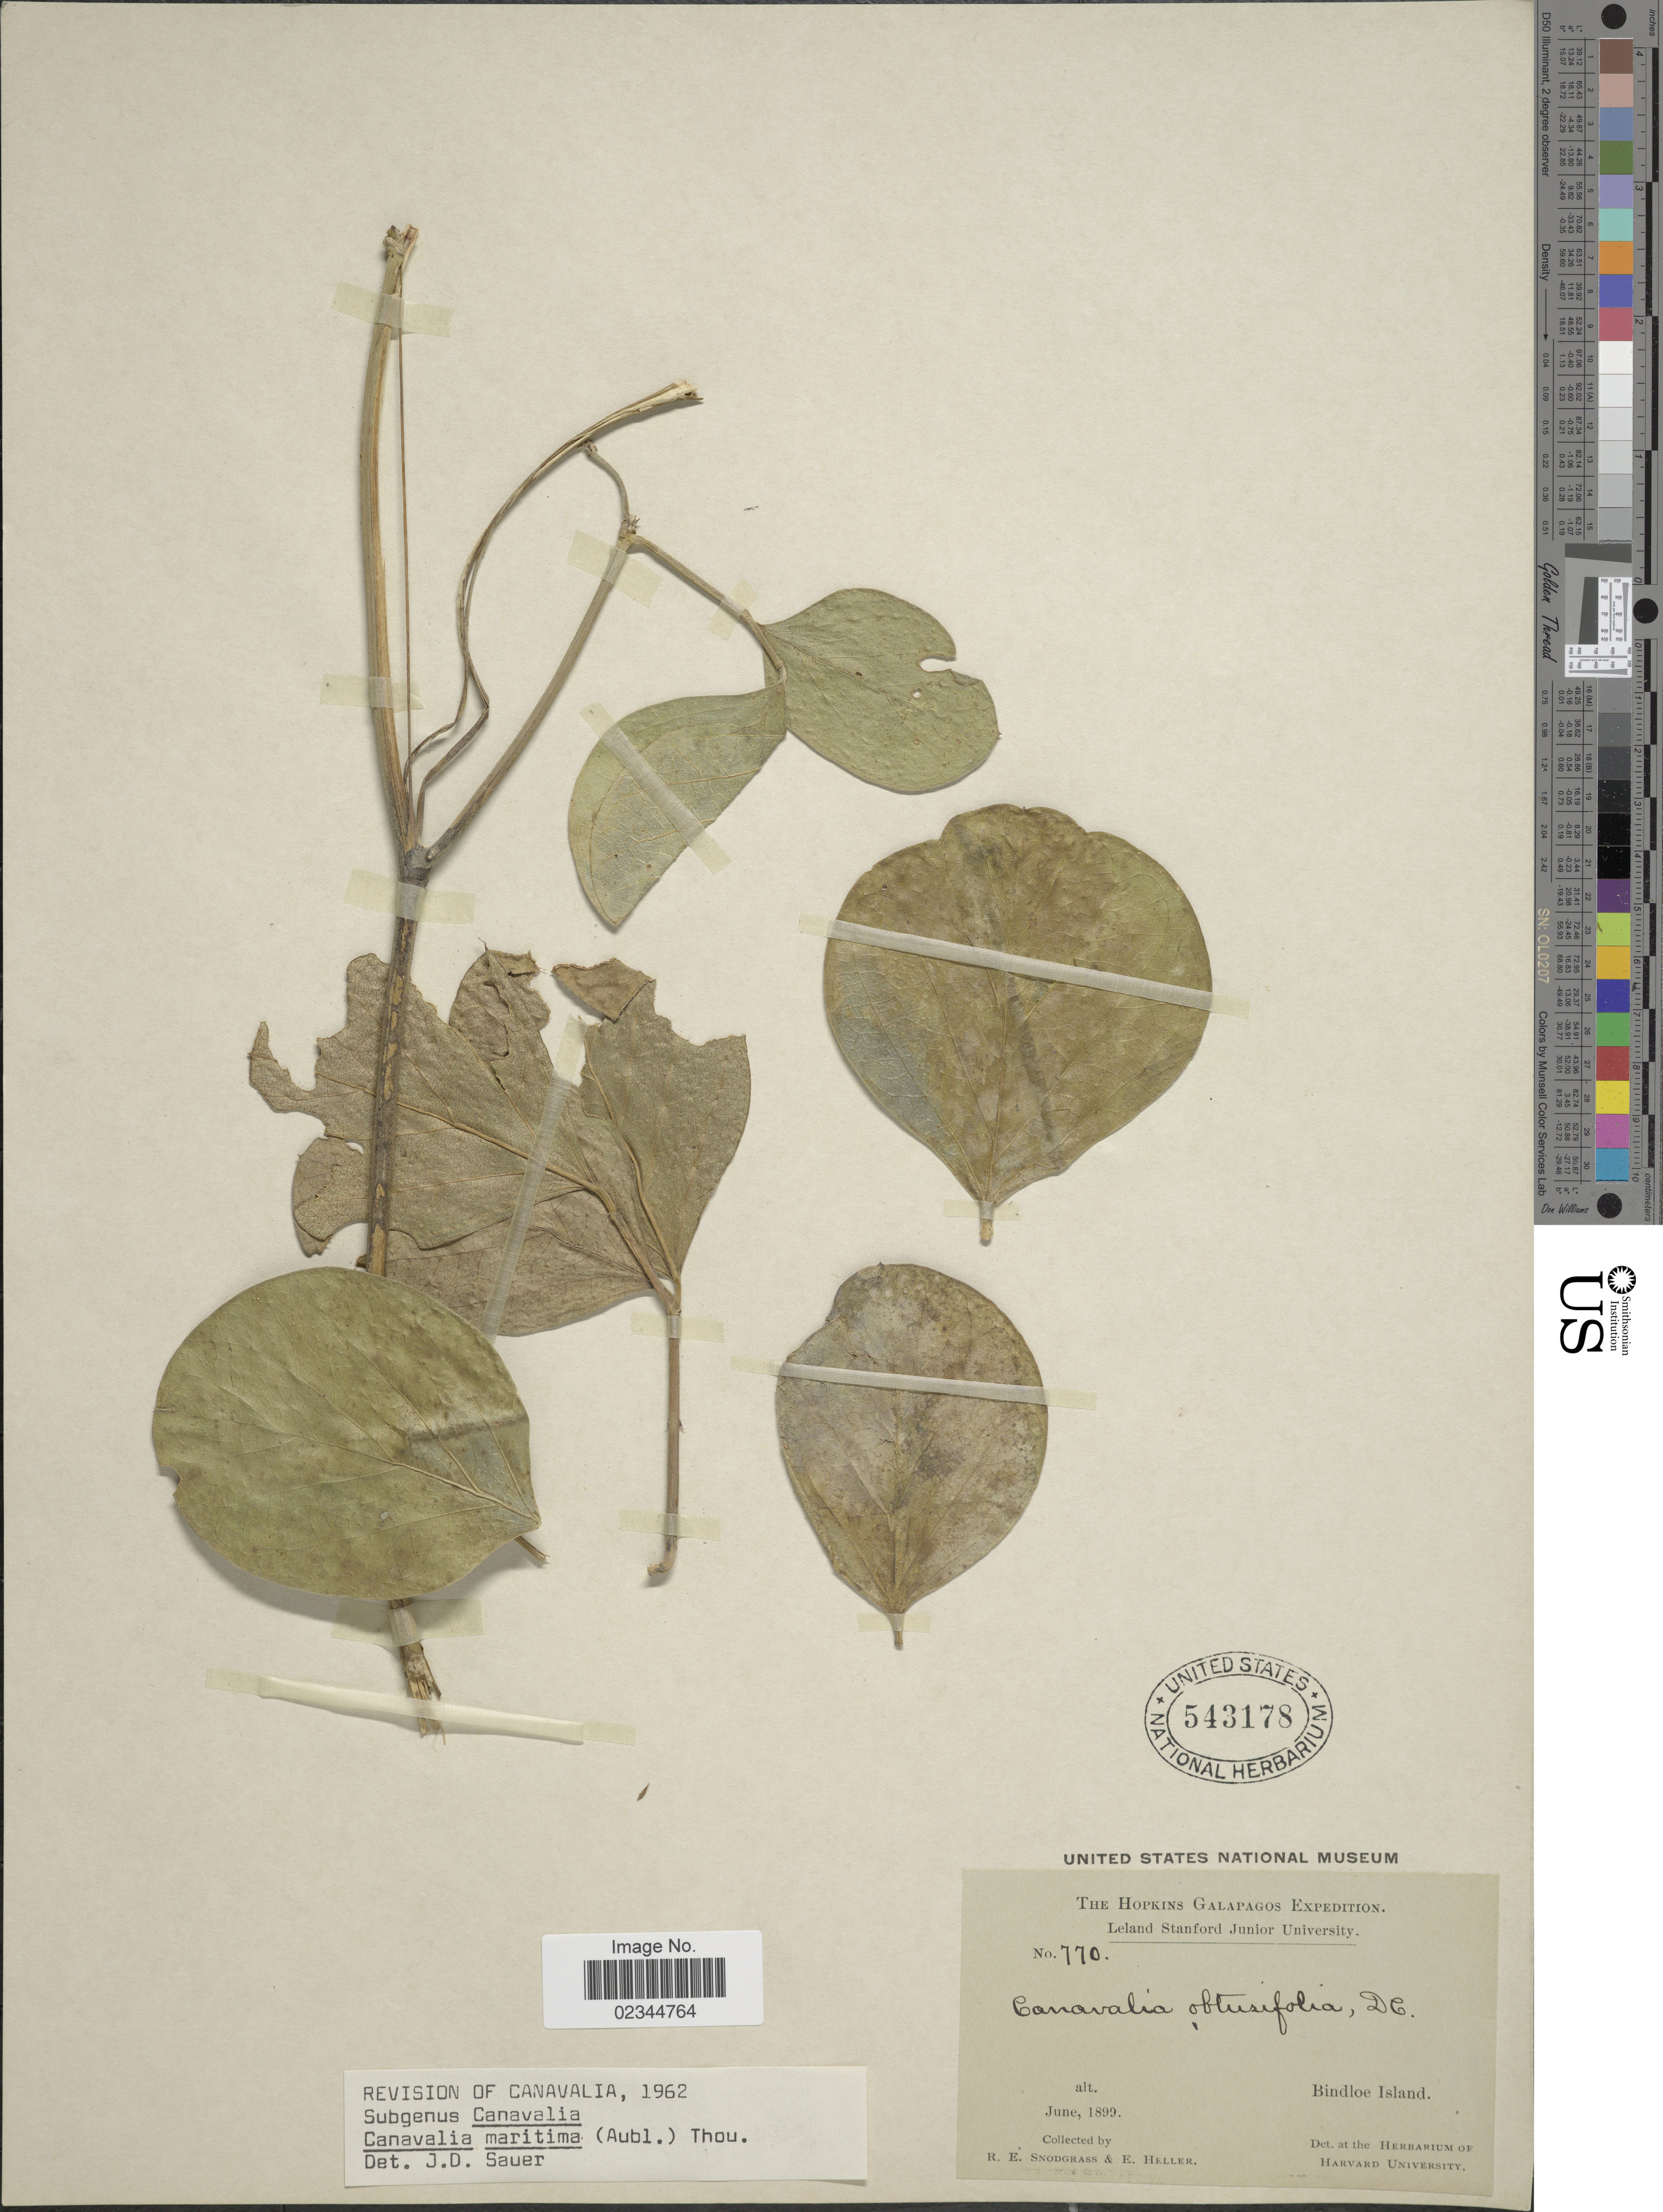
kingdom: Plantae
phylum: Tracheophyta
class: Magnoliopsida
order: Fabales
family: Fabaceae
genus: Canavalia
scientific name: Canavalia rosea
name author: (Sw.) DC.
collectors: R. E. Snodgrass & E. Heller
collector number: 770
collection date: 1899-06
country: Ecuador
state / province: Colón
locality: Hopkins Galapagos Expedition. Bindloe Island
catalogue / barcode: US 543178